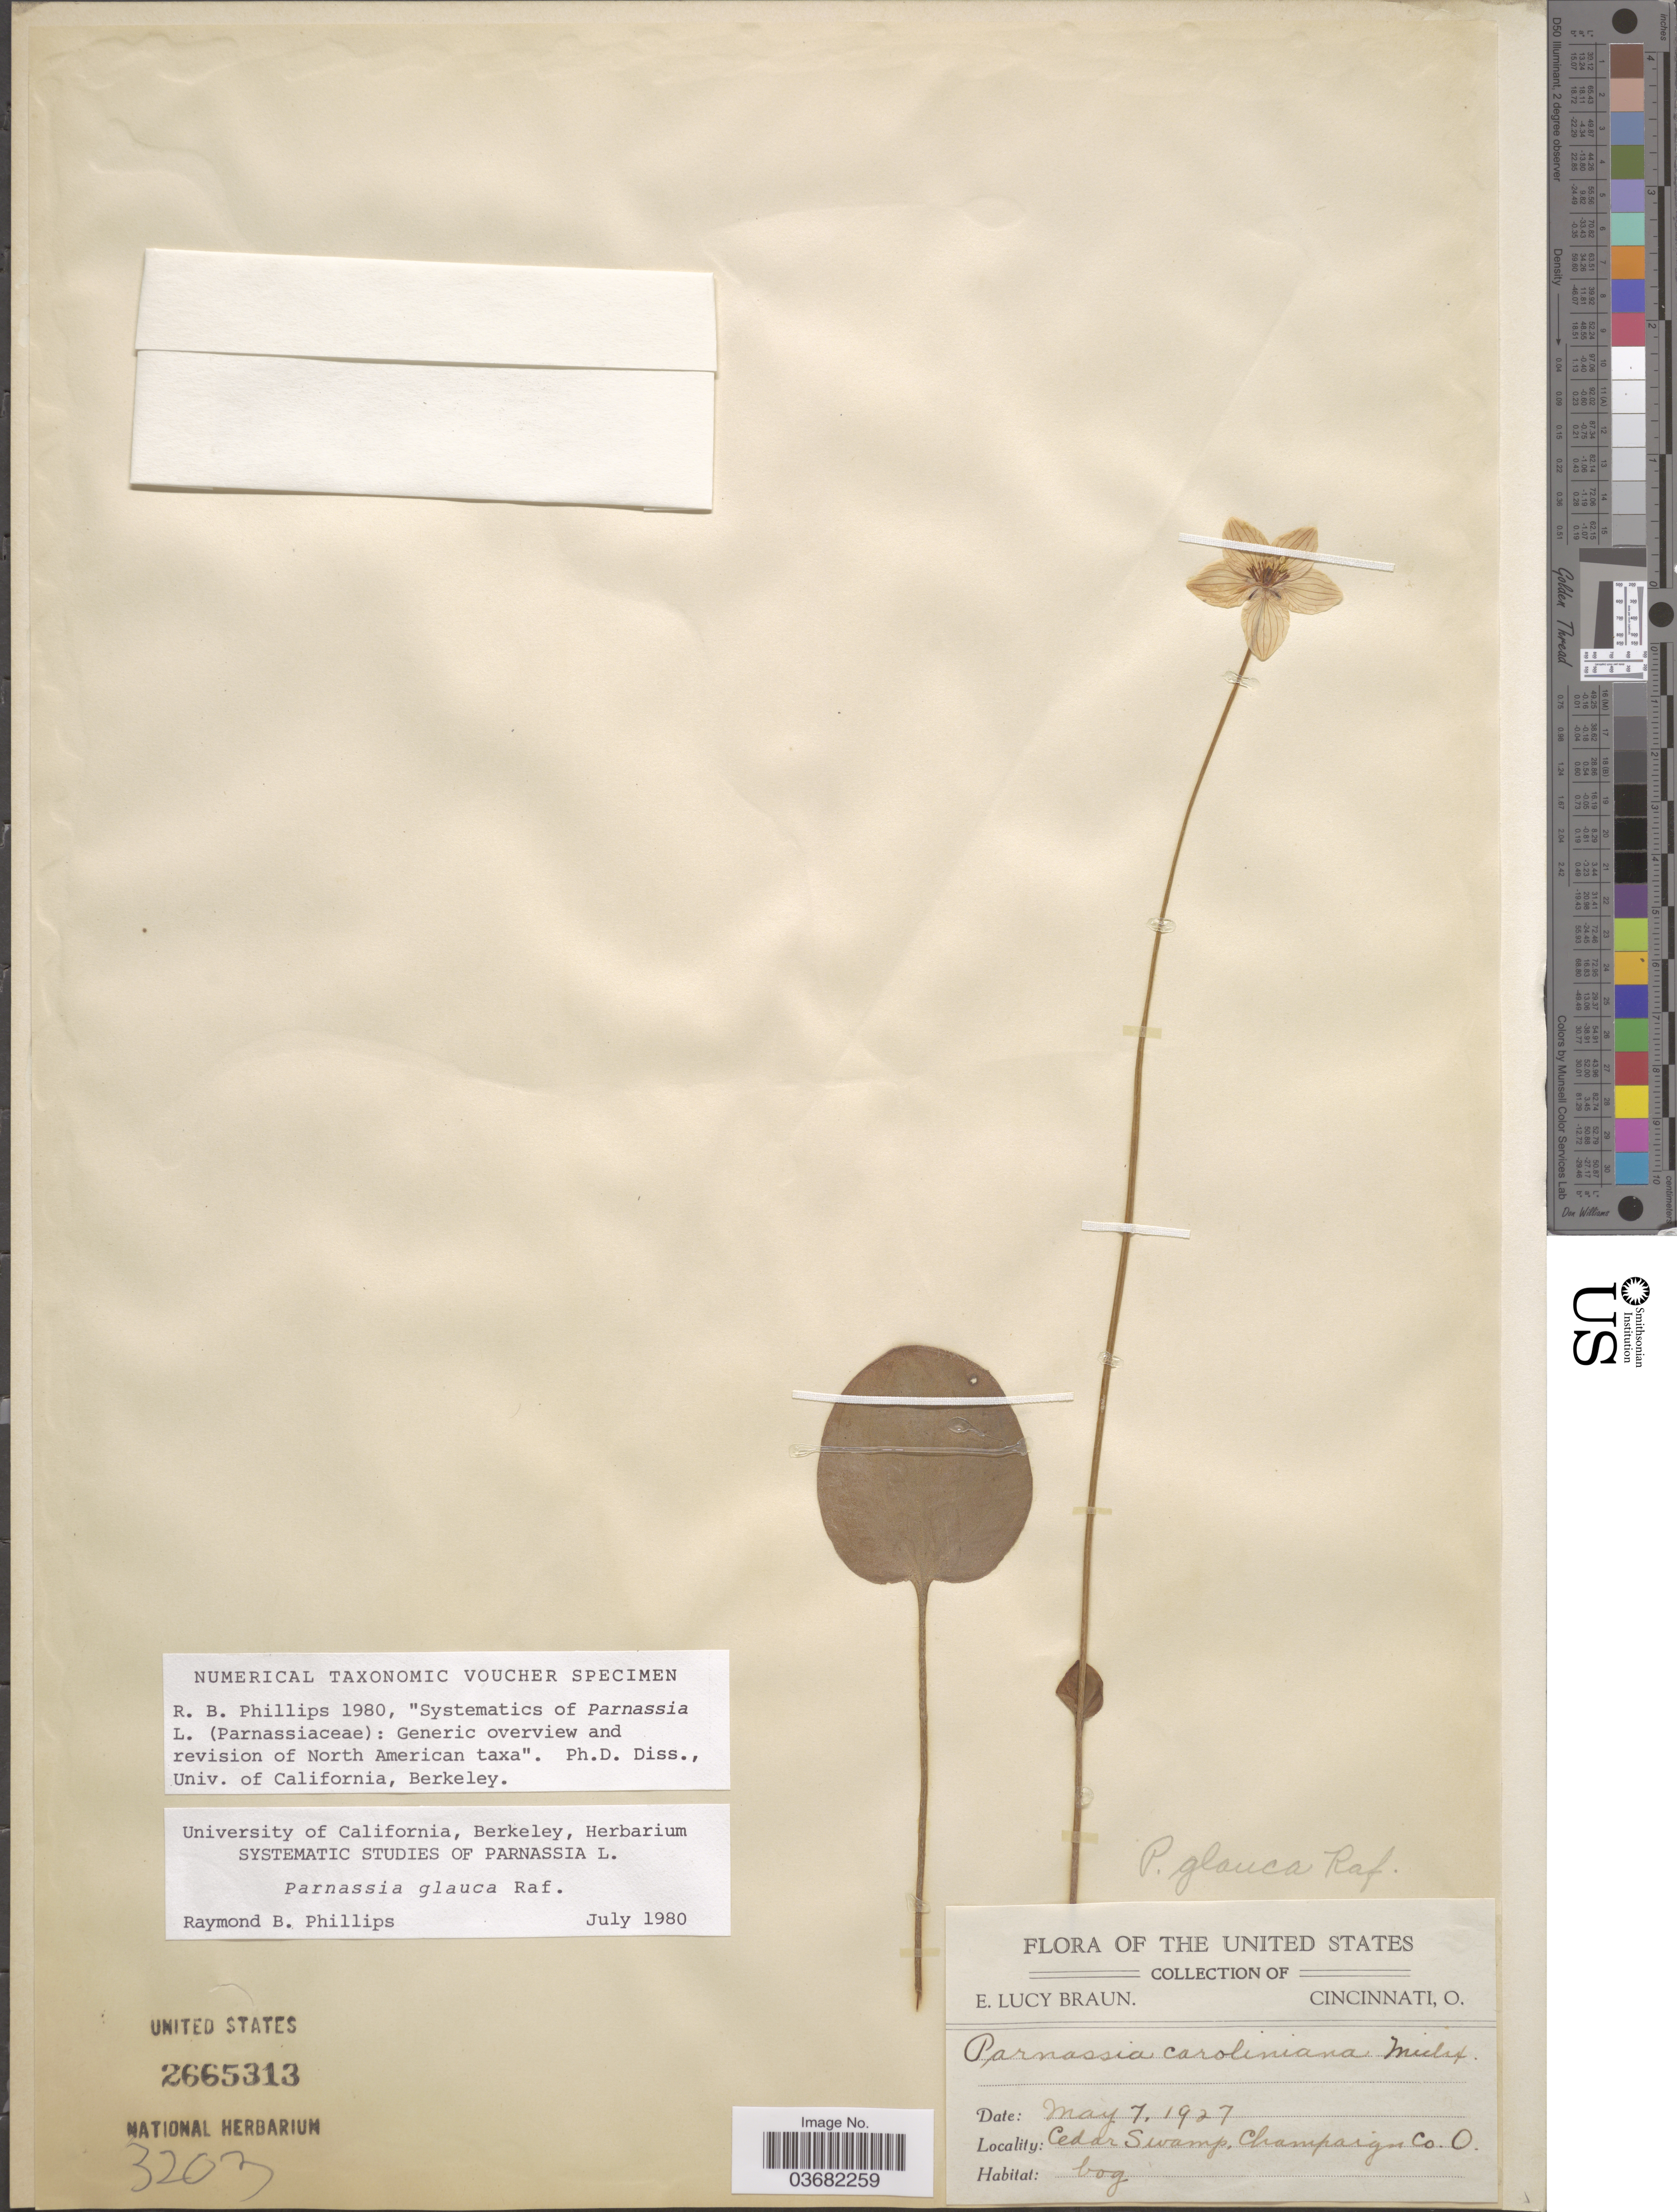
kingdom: Plantae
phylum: Tracheophyta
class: Magnoliopsida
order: Celastrales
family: Parnassiaceae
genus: Parnassia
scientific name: Parnassia glauca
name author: Raf.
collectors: E. L. Braun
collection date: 1927-05-07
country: United States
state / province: Ohio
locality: Cedar Swamp, Champaign.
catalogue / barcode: US 2665313